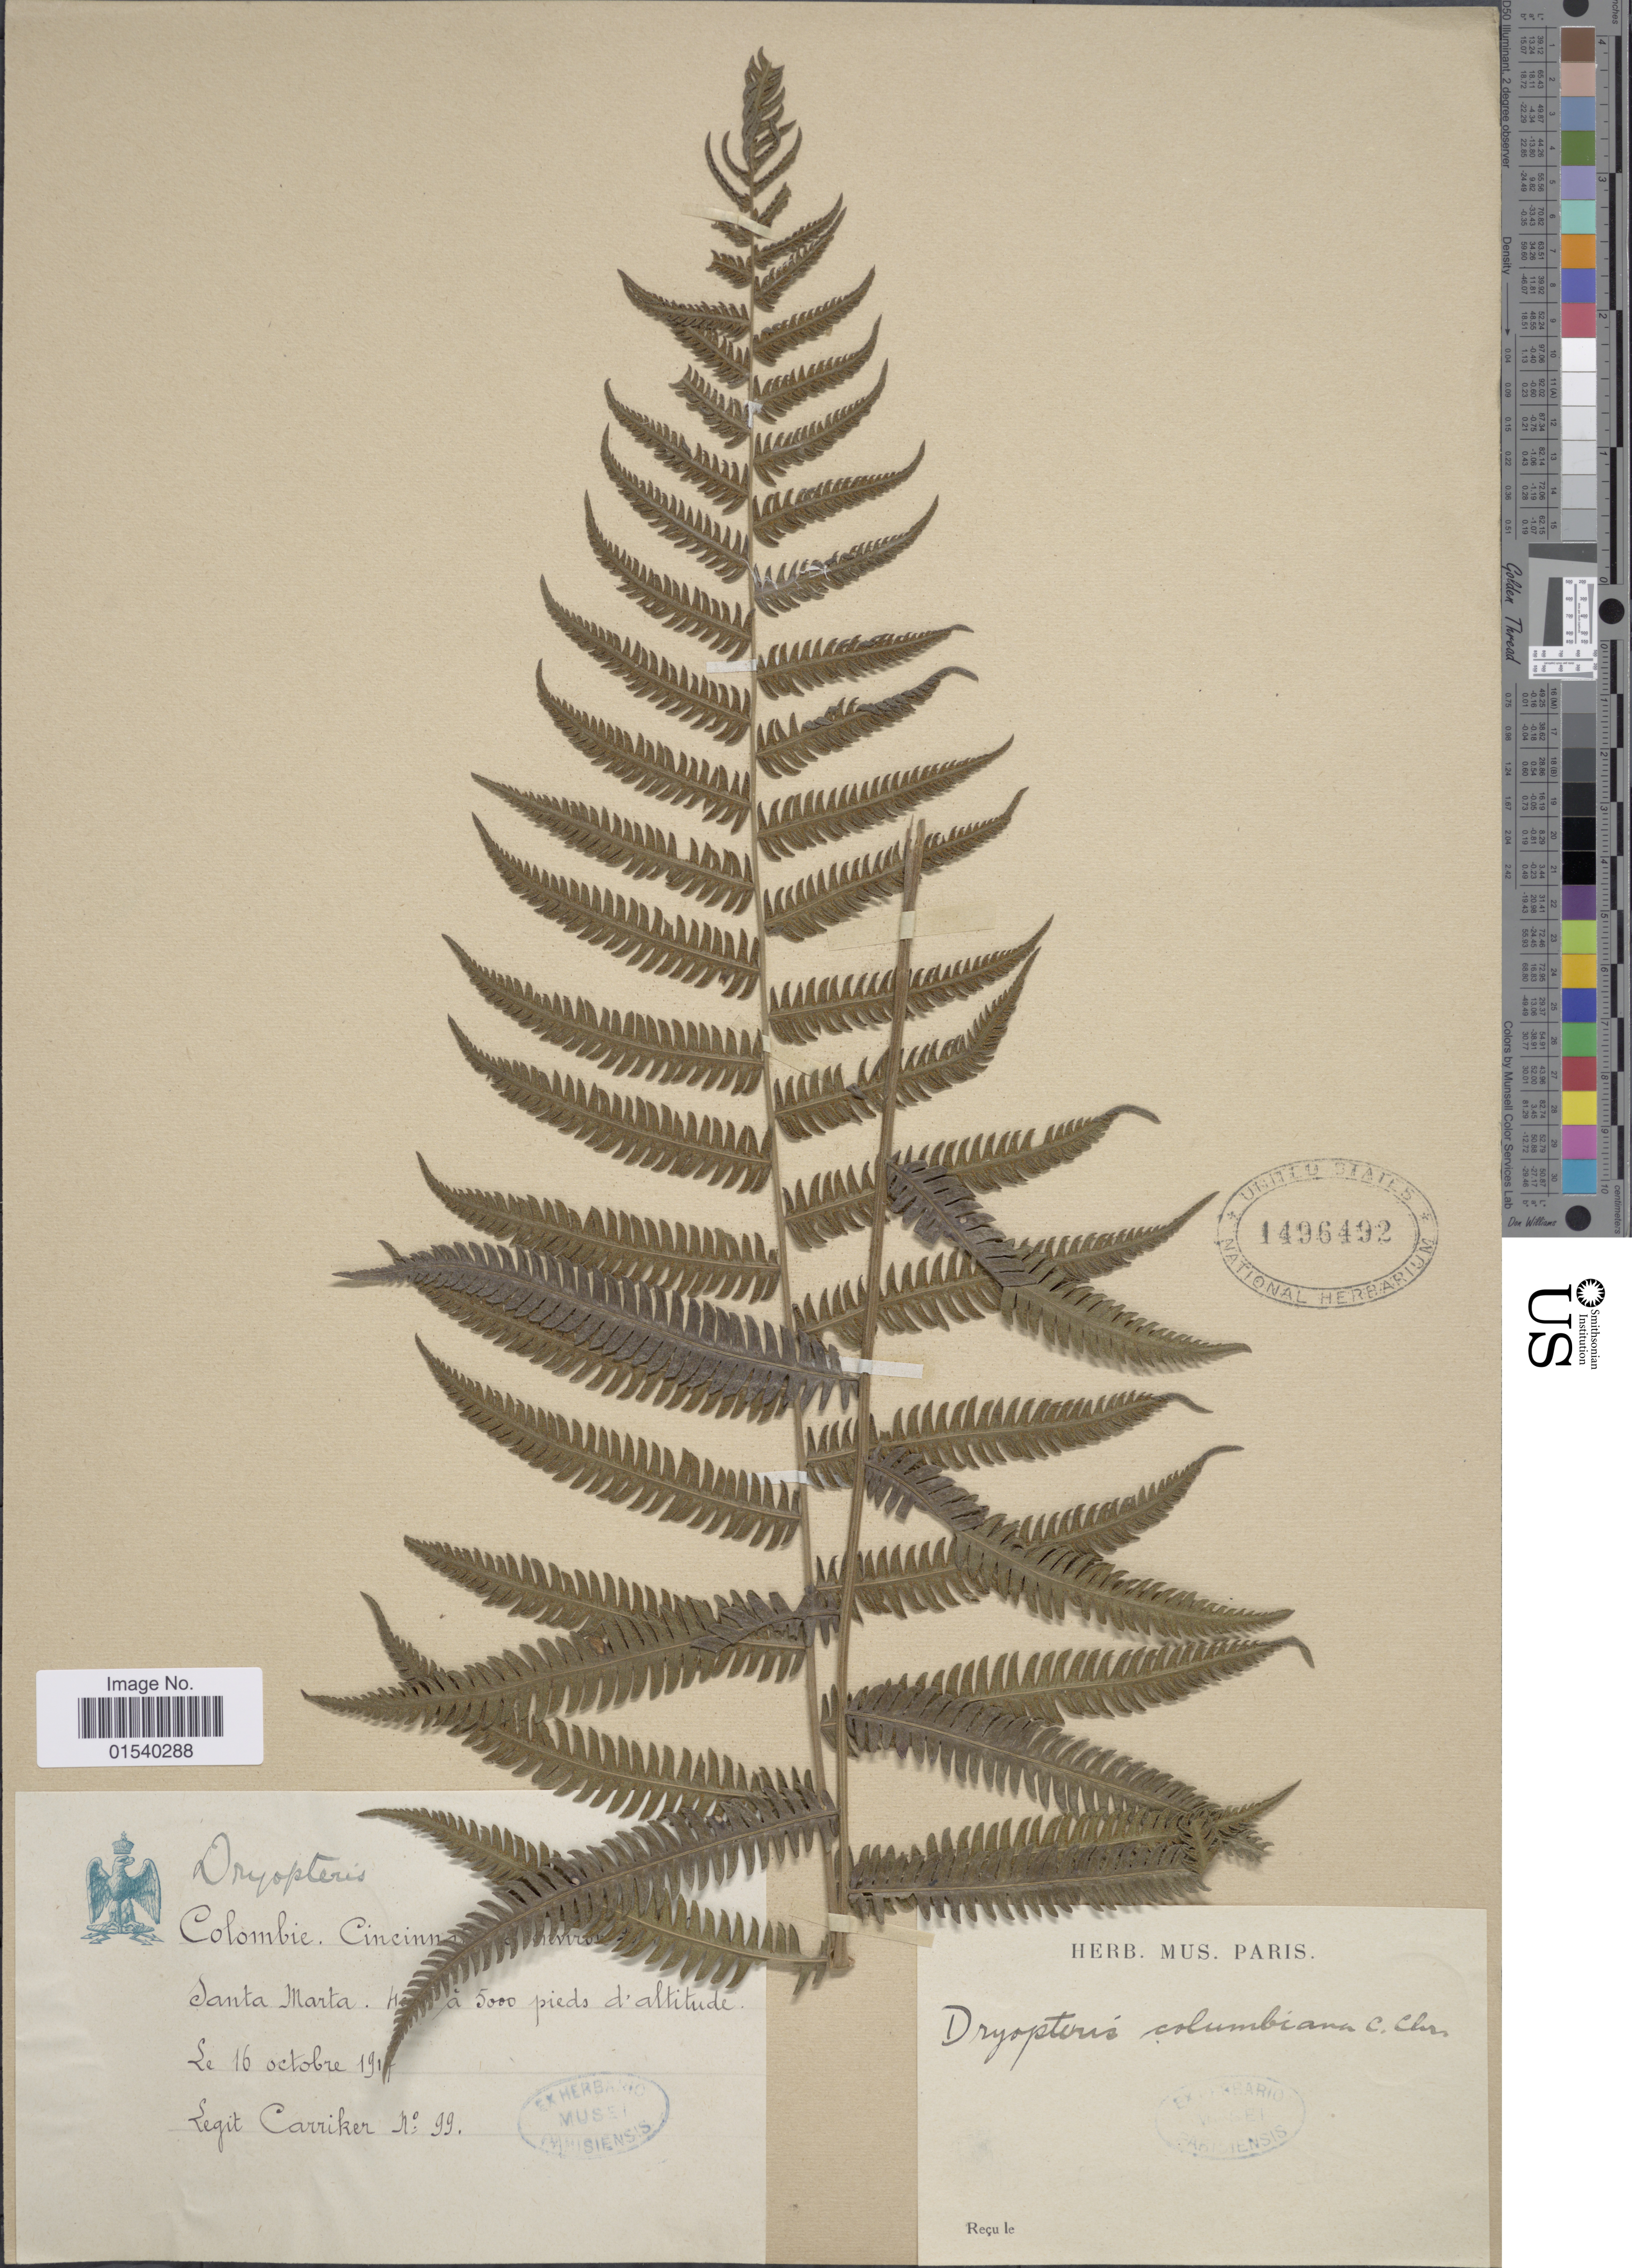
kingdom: Plantae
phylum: Tracheophyta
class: Polypodiopsida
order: Polypodiales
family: Thelypteridaceae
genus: Amauropelta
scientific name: Amauropelta oligocarpa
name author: (Humb. & Bonpl. ex Willd.) Pic. Serm.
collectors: Carriker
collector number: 99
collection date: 1914-10-16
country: Colombia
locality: Cincinnati, Santa Marta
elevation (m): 1524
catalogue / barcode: US 1496492